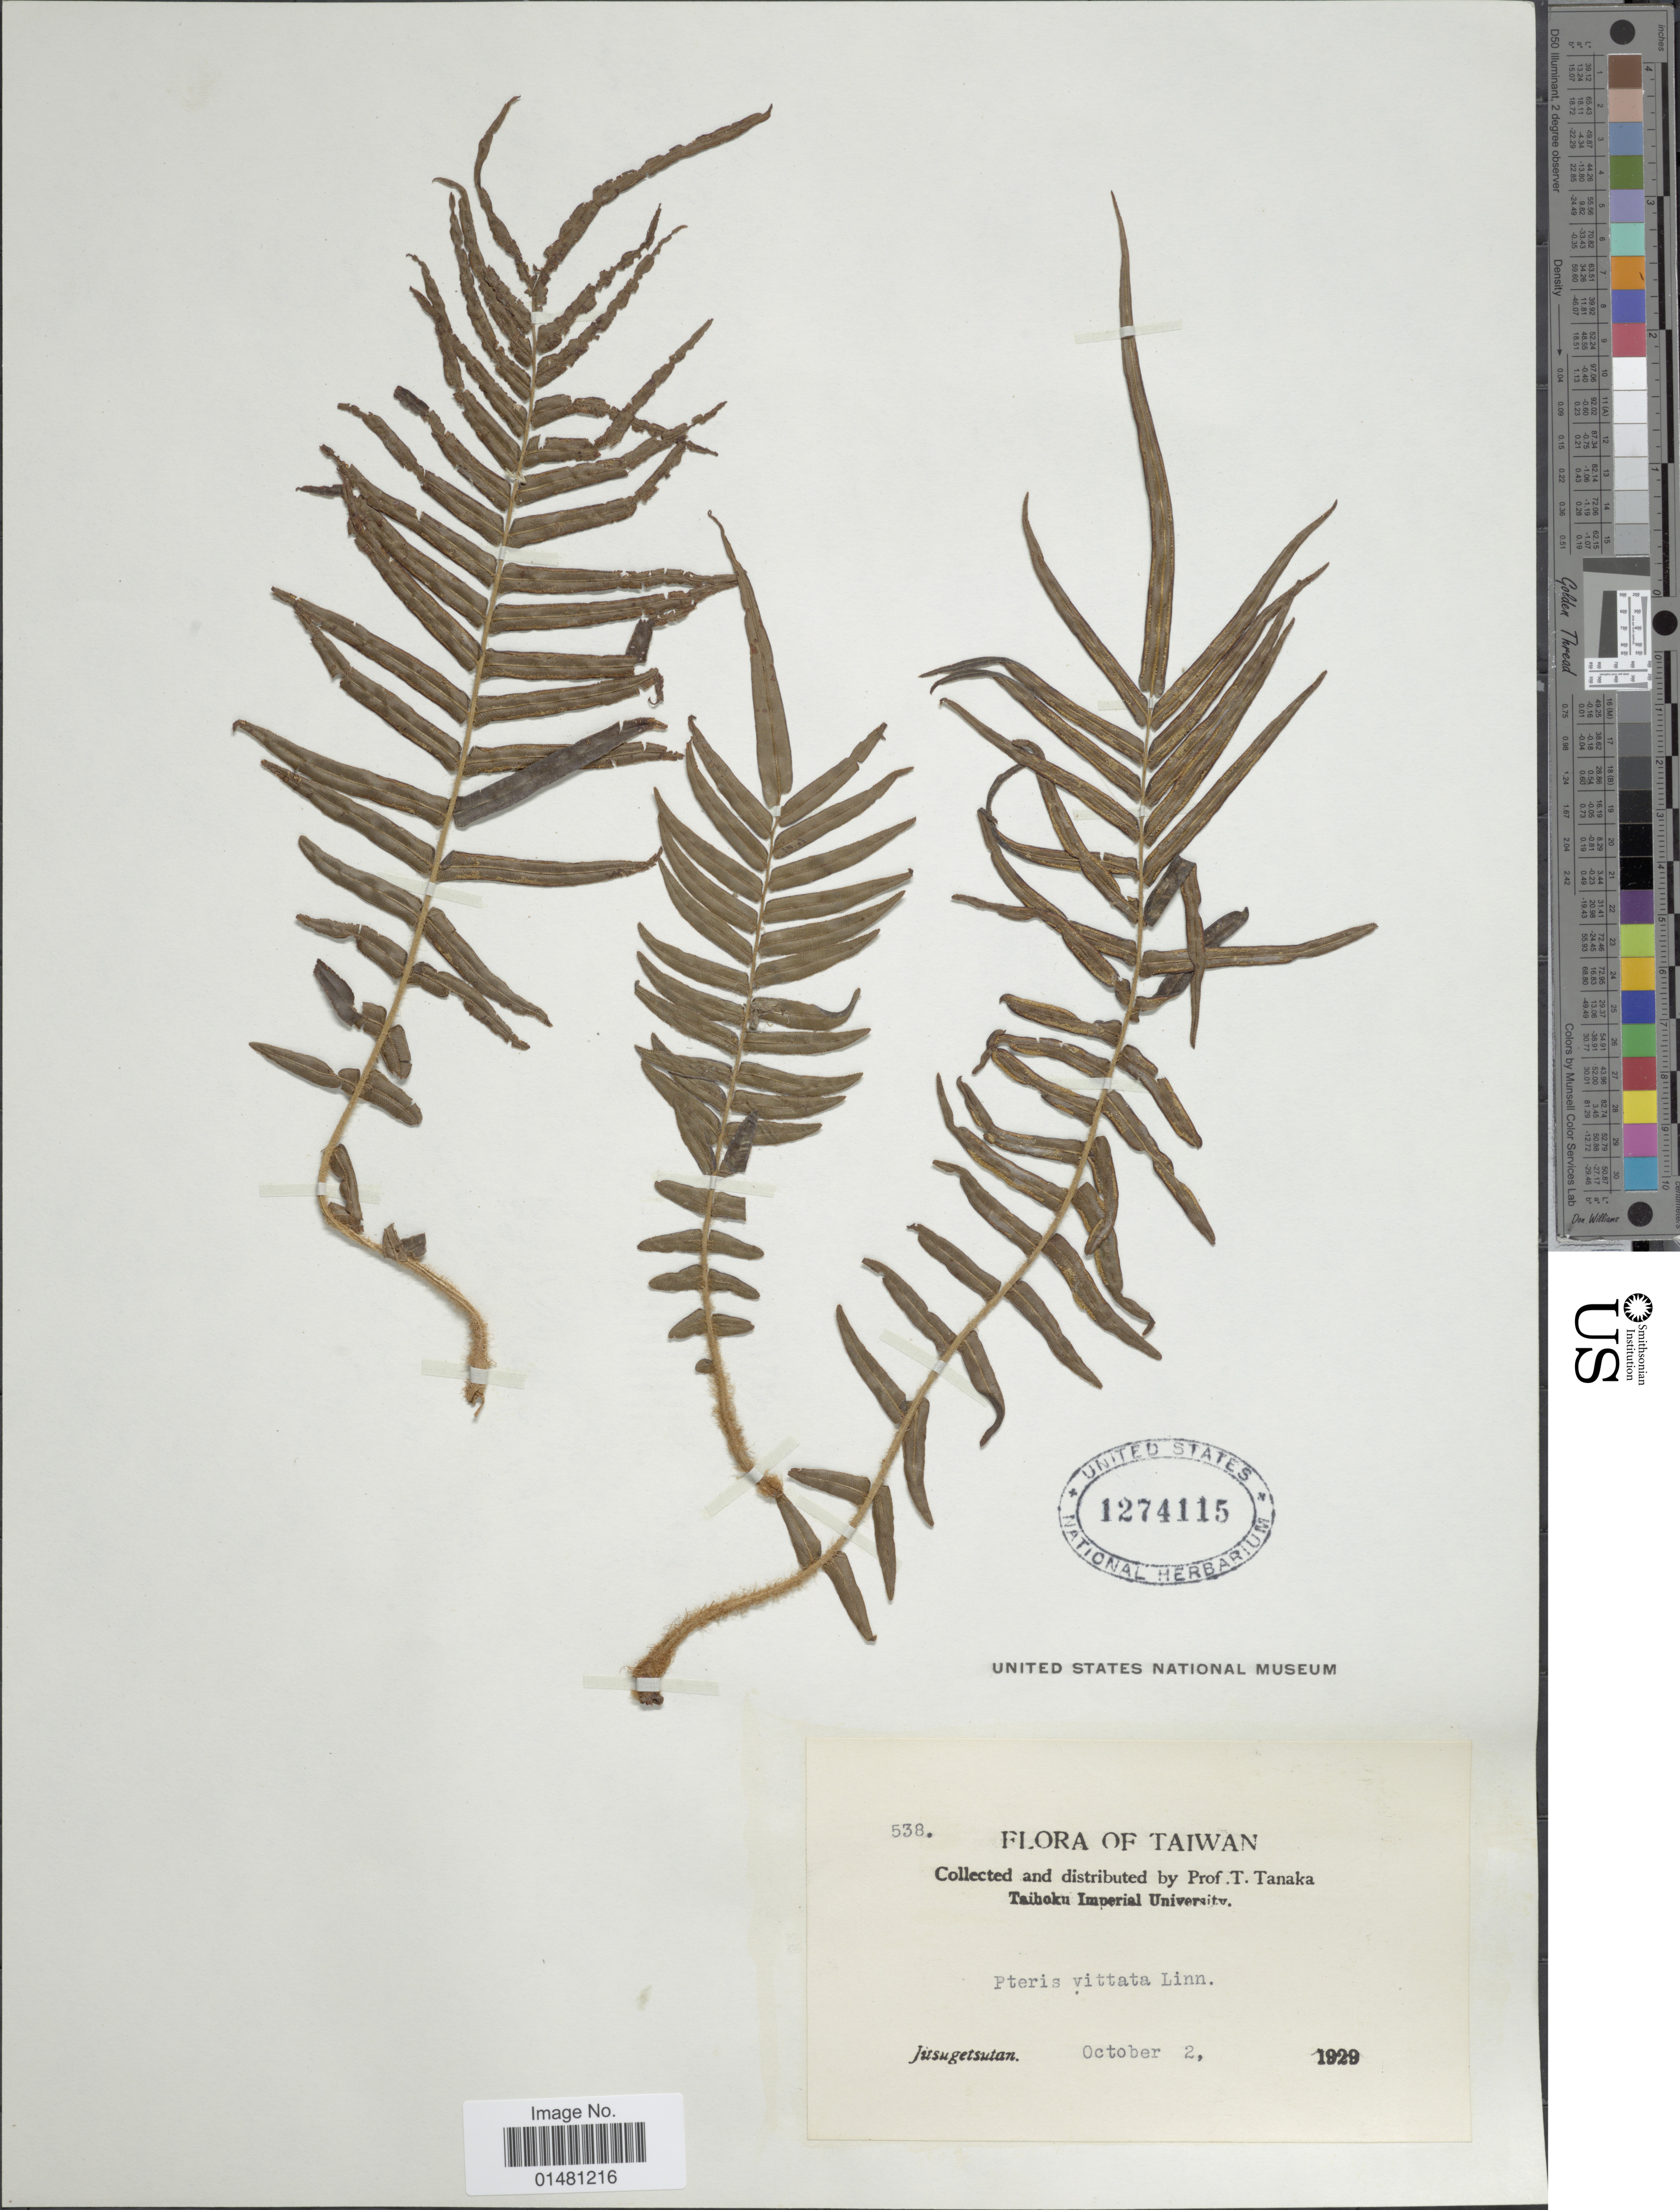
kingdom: Plantae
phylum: Tracheophyta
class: Polypodiopsida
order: Polypodiales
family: Pteridaceae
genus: Pteris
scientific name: Pteris vittata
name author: L.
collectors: T. Tanaka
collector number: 538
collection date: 1929-10-02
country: Taiwan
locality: Jisugetsutan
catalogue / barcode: US 1274115